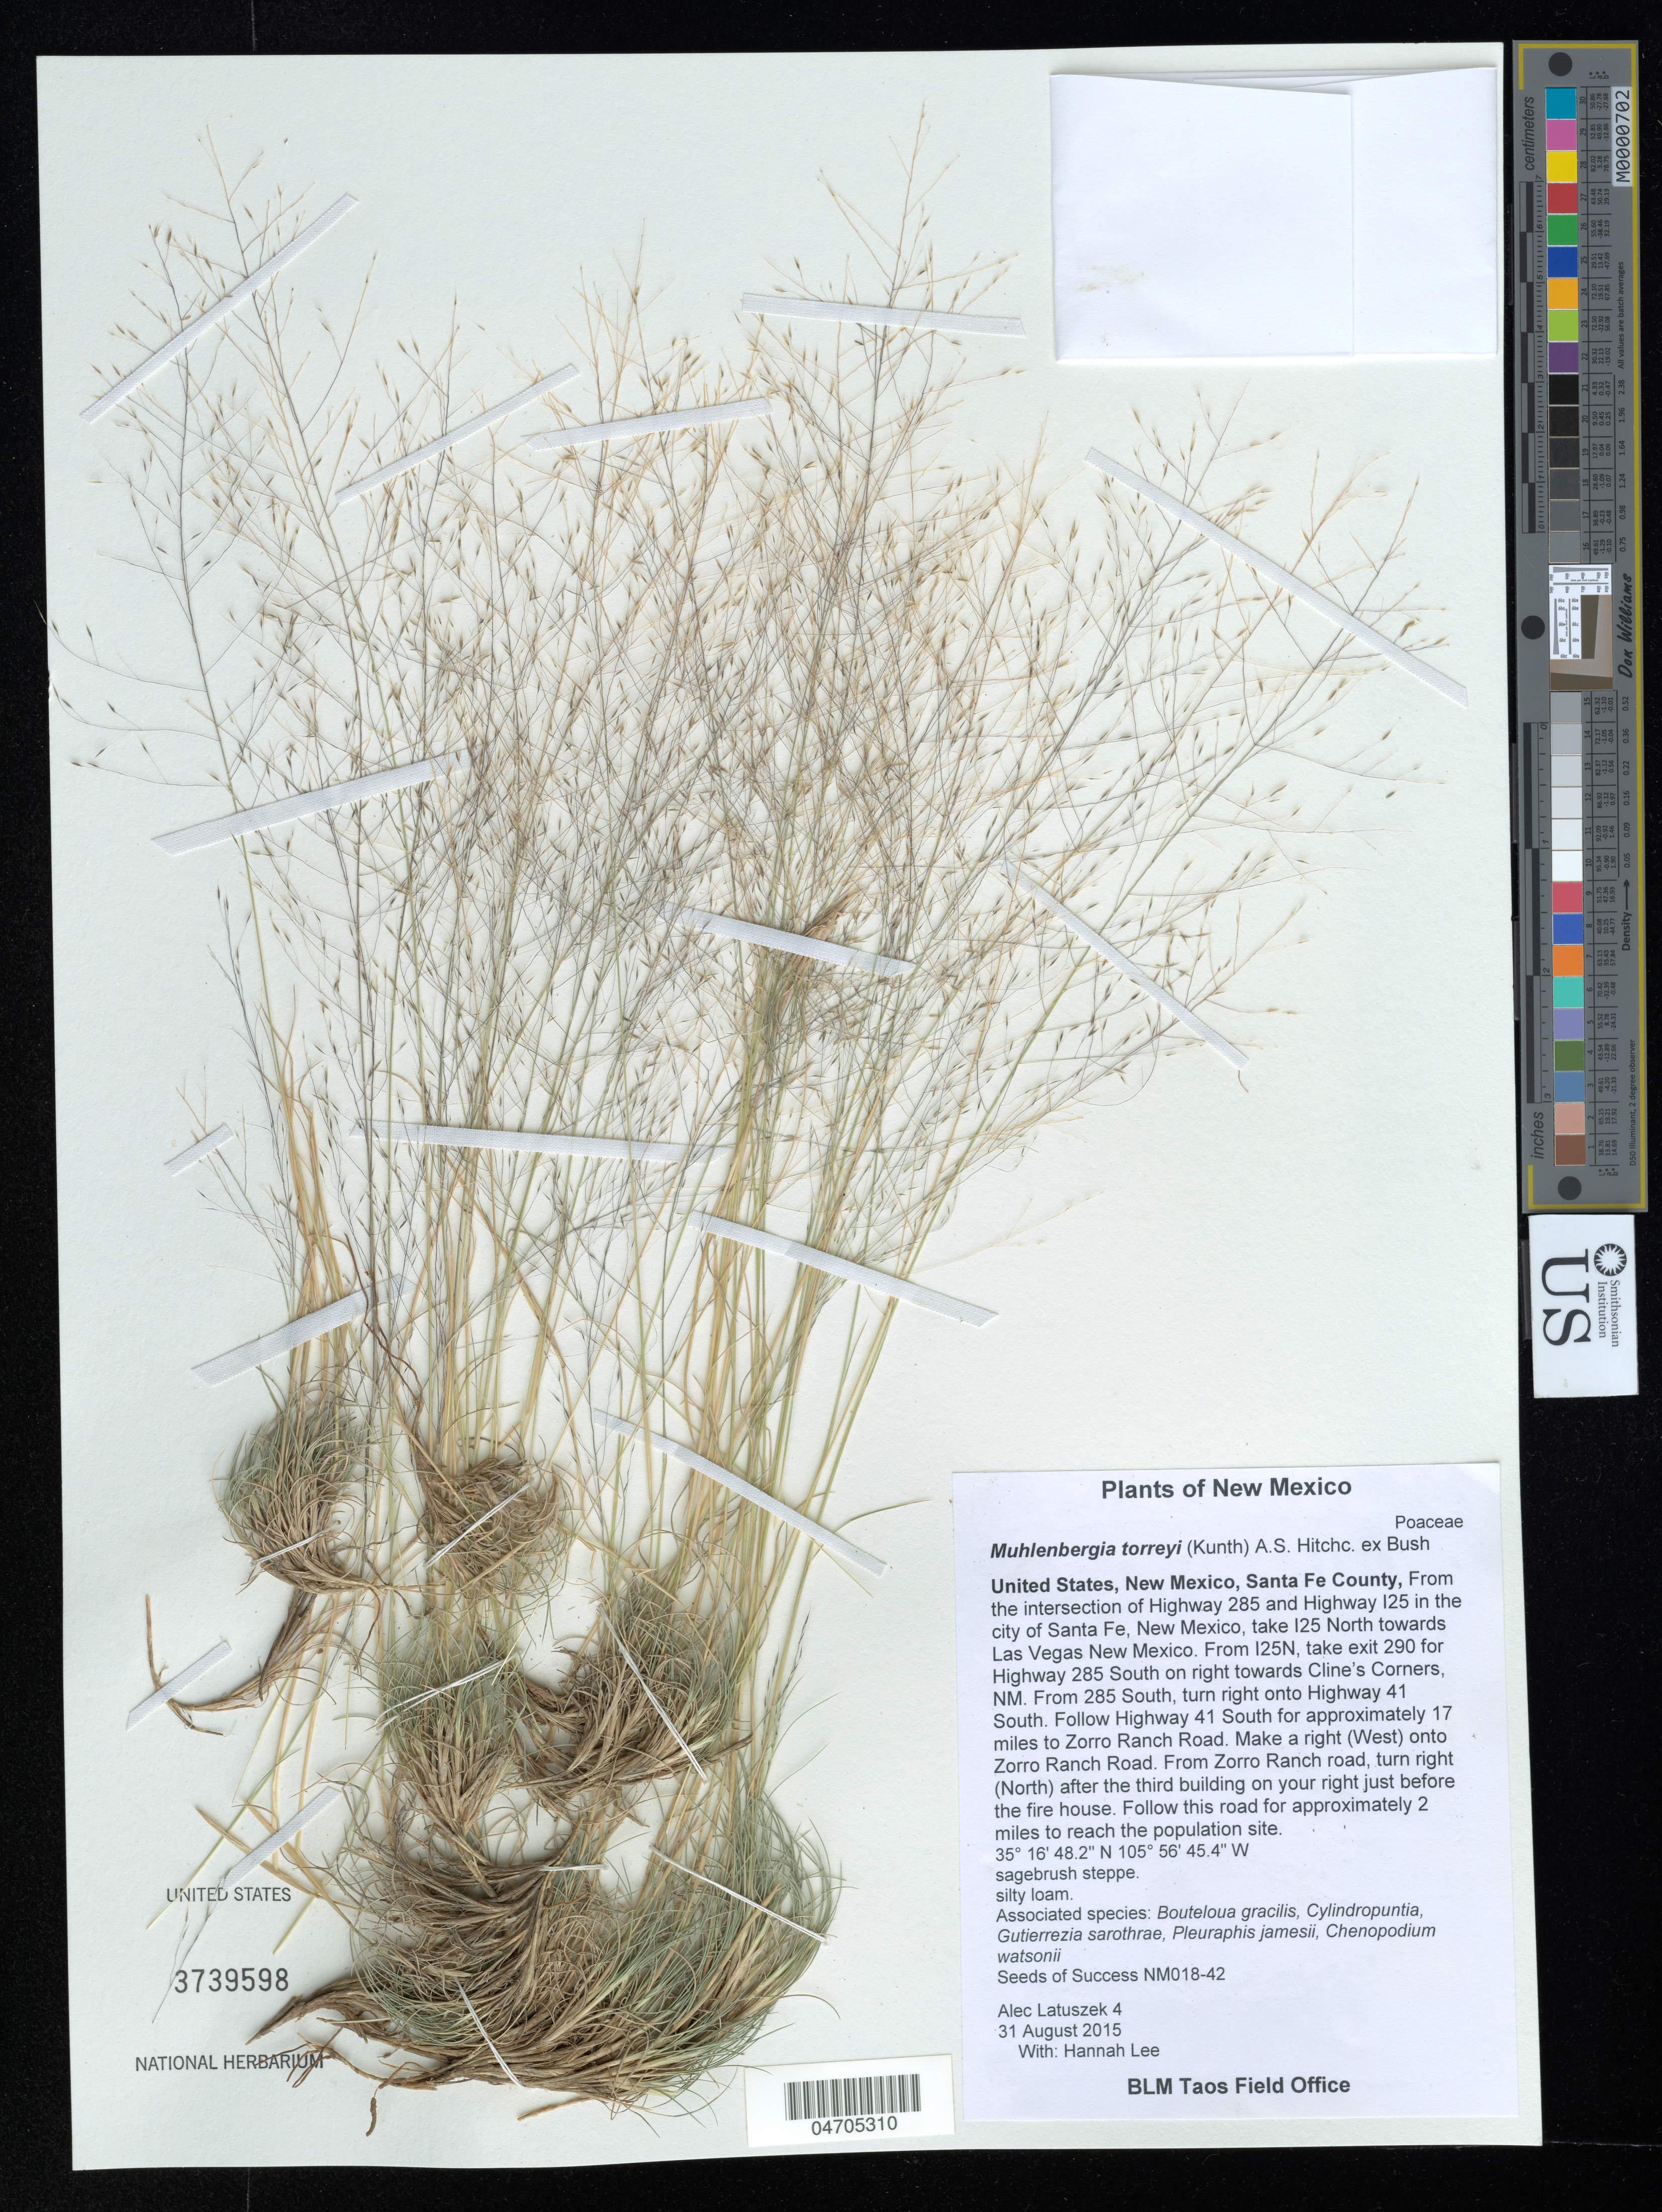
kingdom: Plantae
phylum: Tracheophyta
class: Liliopsida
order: Poales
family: Poaceae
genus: Muhlenbergia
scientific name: Muhlenbergia torreyi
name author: (Kunth) Hitchc. ex Bush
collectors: A. Latuszek & H. Lee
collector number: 4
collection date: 2015-08-31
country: United States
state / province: New Mexico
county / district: Santa Fe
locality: Santa Fe County. From the intersection of Highway 285 and Highway I25 in the city of Santa Fe. Take I25 North towards Las Vegas New Mexico. From I25N, take exit 290 for Highway 285 South on right towards Cline's Corners, NM. From 285 South, turn right onto Highway 41 South. Follow Highway 41 South for approximately 17 miles to Zorro Ranch Road. Make a right (West) onto Zorro Ranch Road. From Zorro Ranch road, turn right (North) after the third building on your right just before the fire house. Follow this road for approximately 2 miles to reach the population site.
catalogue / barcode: US 3739598